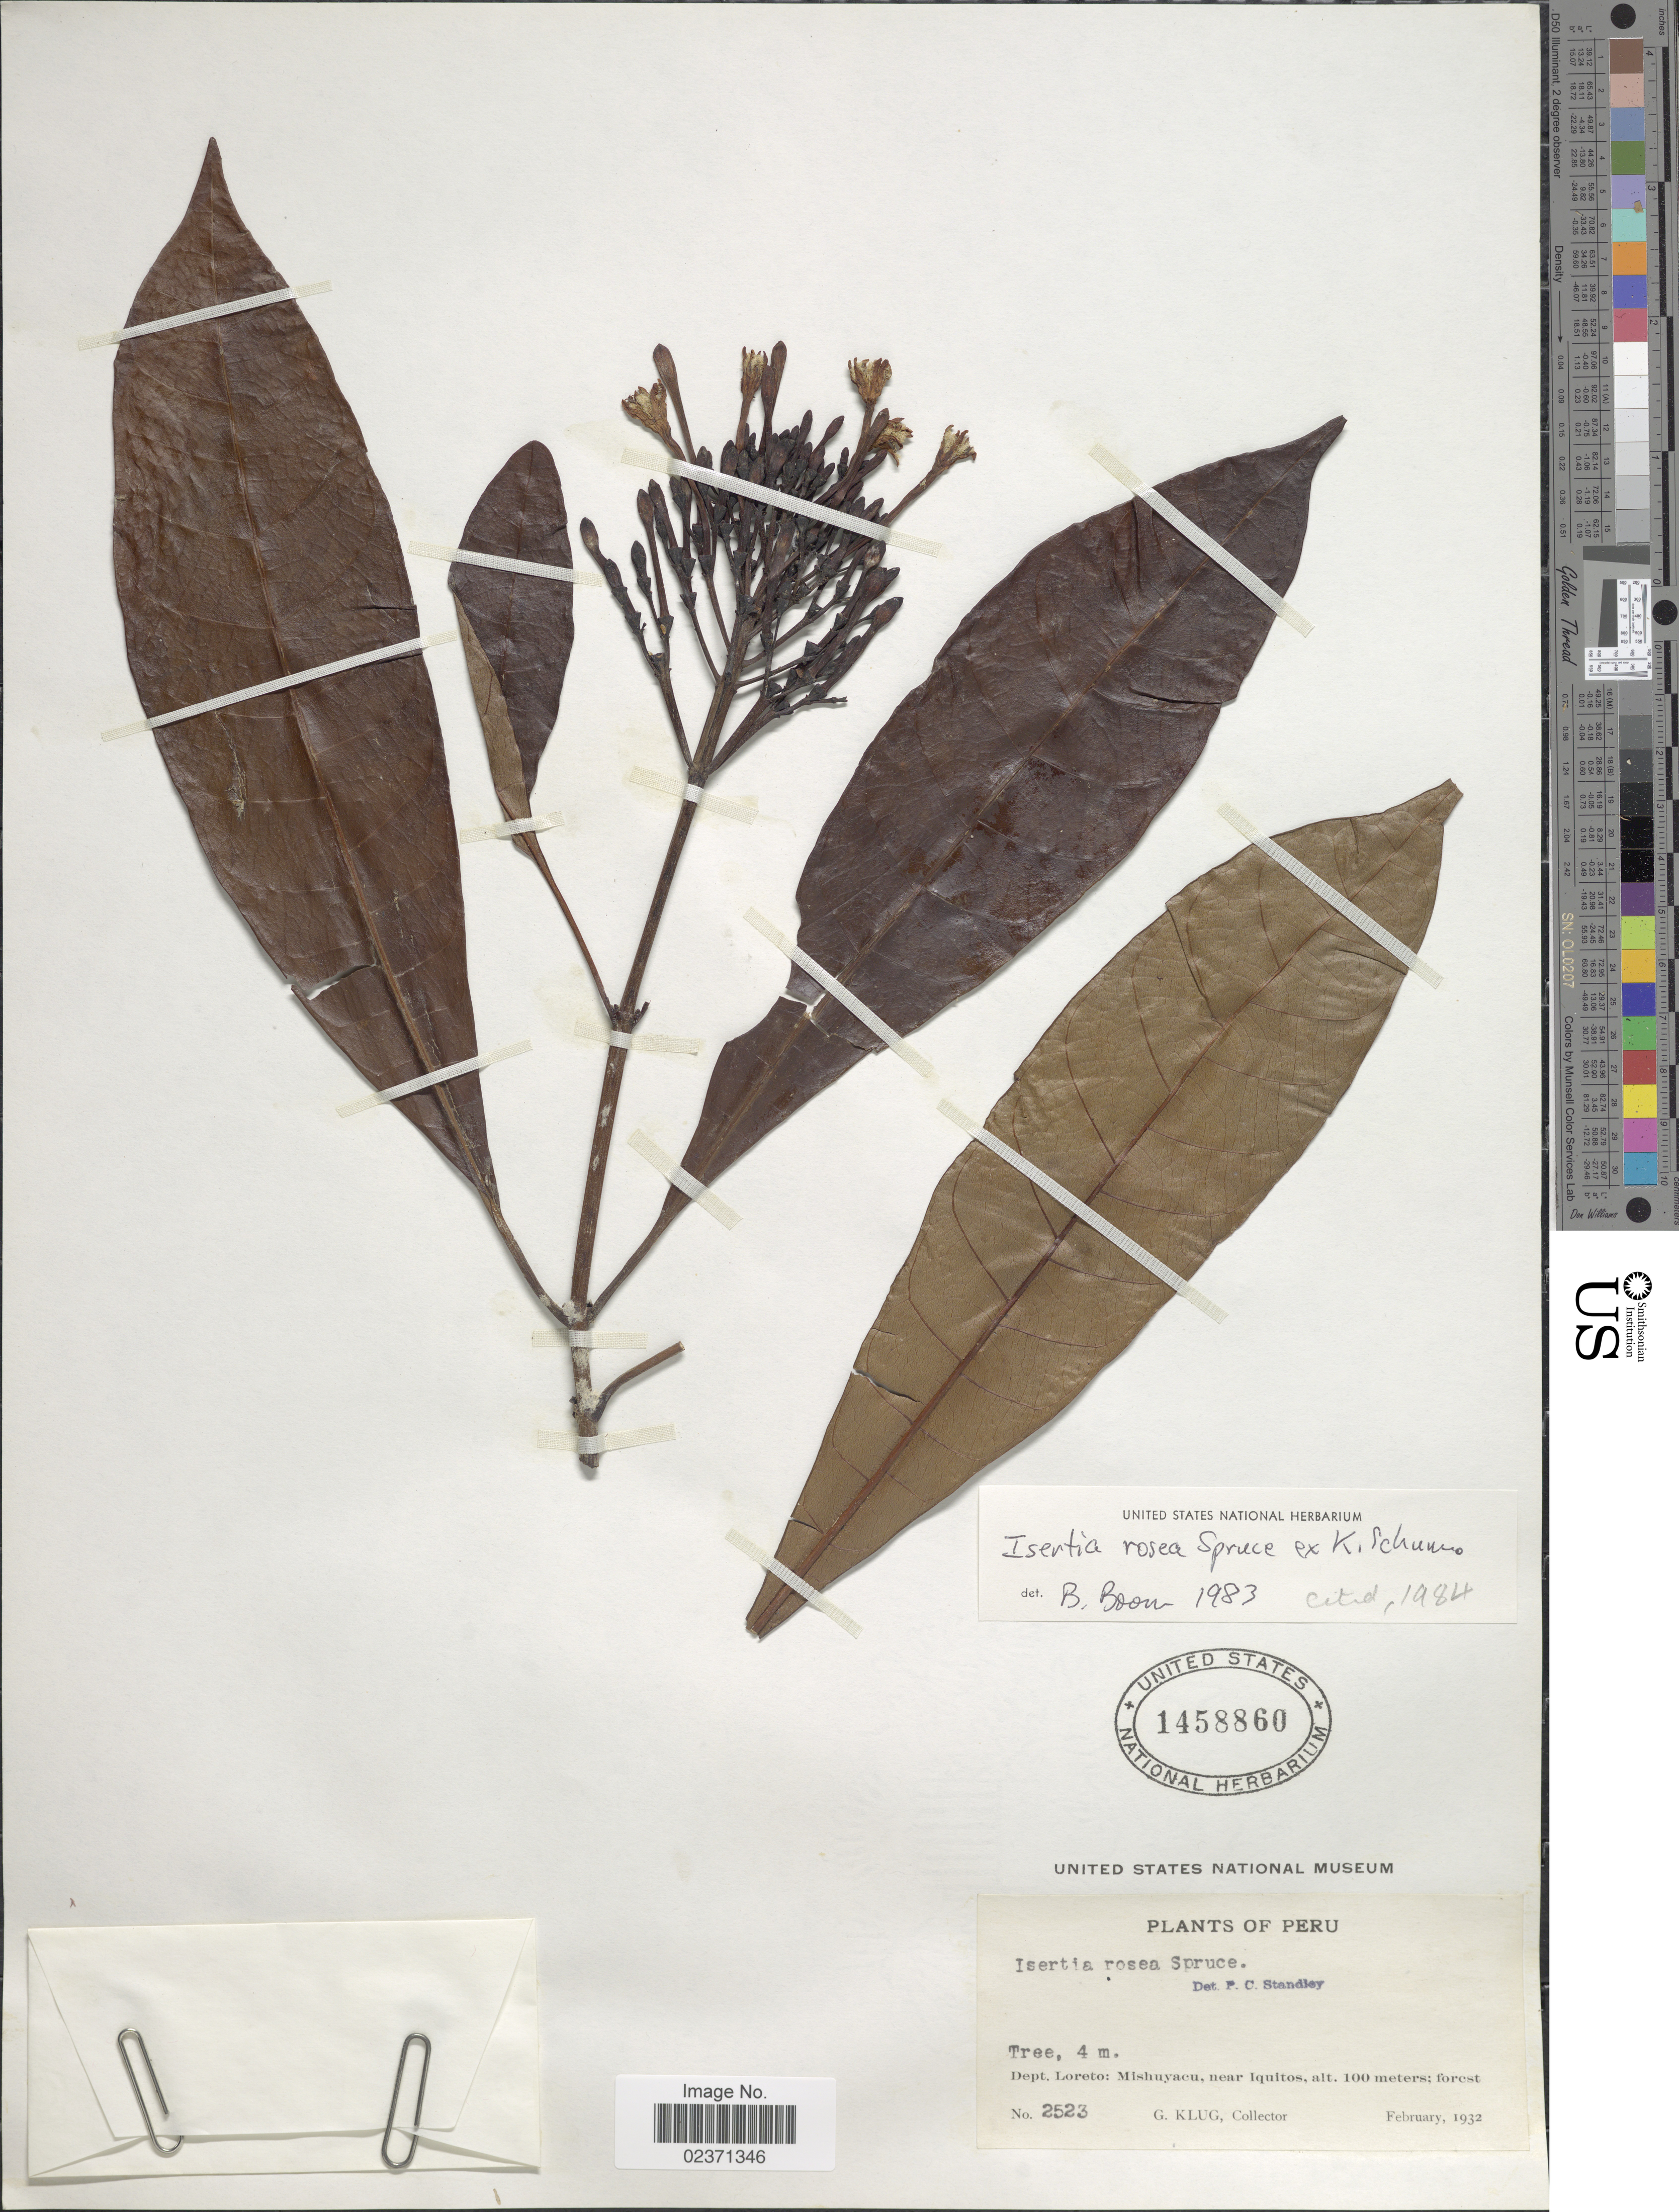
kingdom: Plantae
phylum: Tracheophyta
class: Magnoliopsida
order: Gentianales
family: Rubiaceae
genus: Isertia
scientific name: Isertia rosea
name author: Spruce ex K. Schum.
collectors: G. Klug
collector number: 2523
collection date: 1932-02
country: Peru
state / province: Loreto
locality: Dept. Loreto: Mishuyacu, near Iquitos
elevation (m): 100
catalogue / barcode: US 1458860